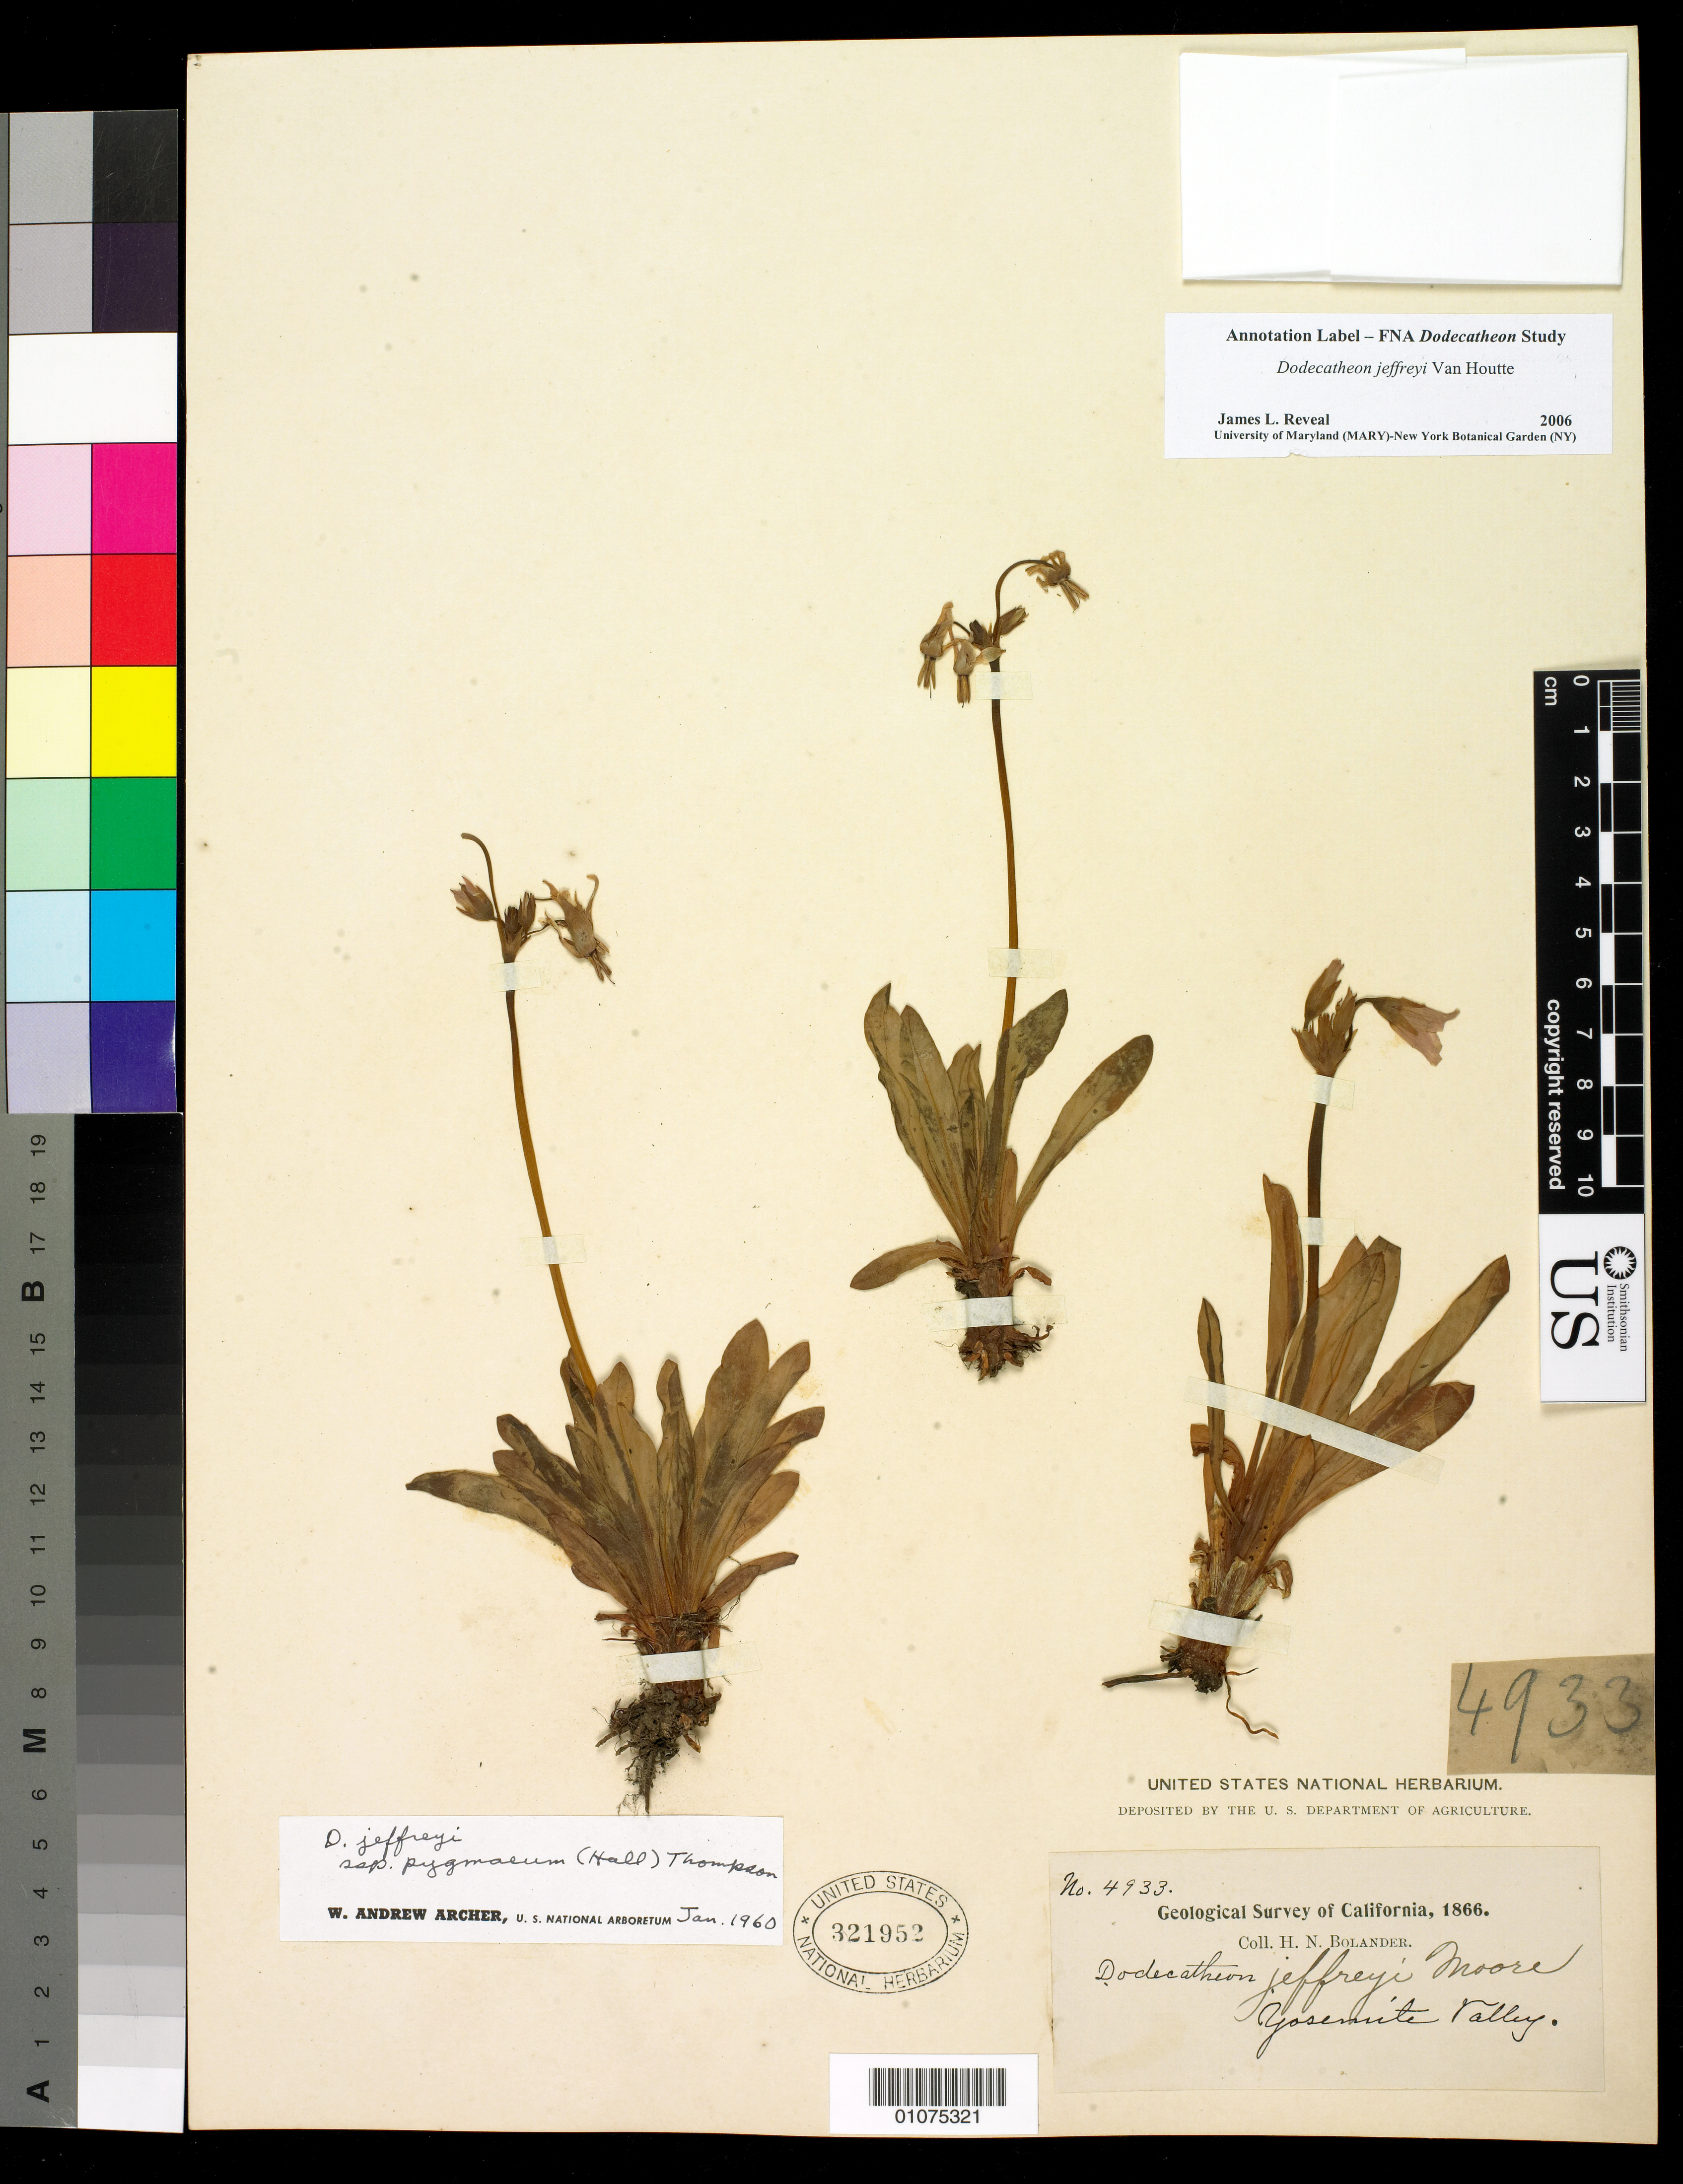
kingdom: Plantae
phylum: Tracheophyta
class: Magnoliopsida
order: Ericales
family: Primulaceae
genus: Dodecatheon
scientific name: Dodecatheon jeffreyi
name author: Van Houtte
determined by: Reveal, J. L.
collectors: H. Bolander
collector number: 4933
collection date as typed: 1866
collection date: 1866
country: United States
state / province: California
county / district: Mariposa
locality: Yosemite Valley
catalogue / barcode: US 321952